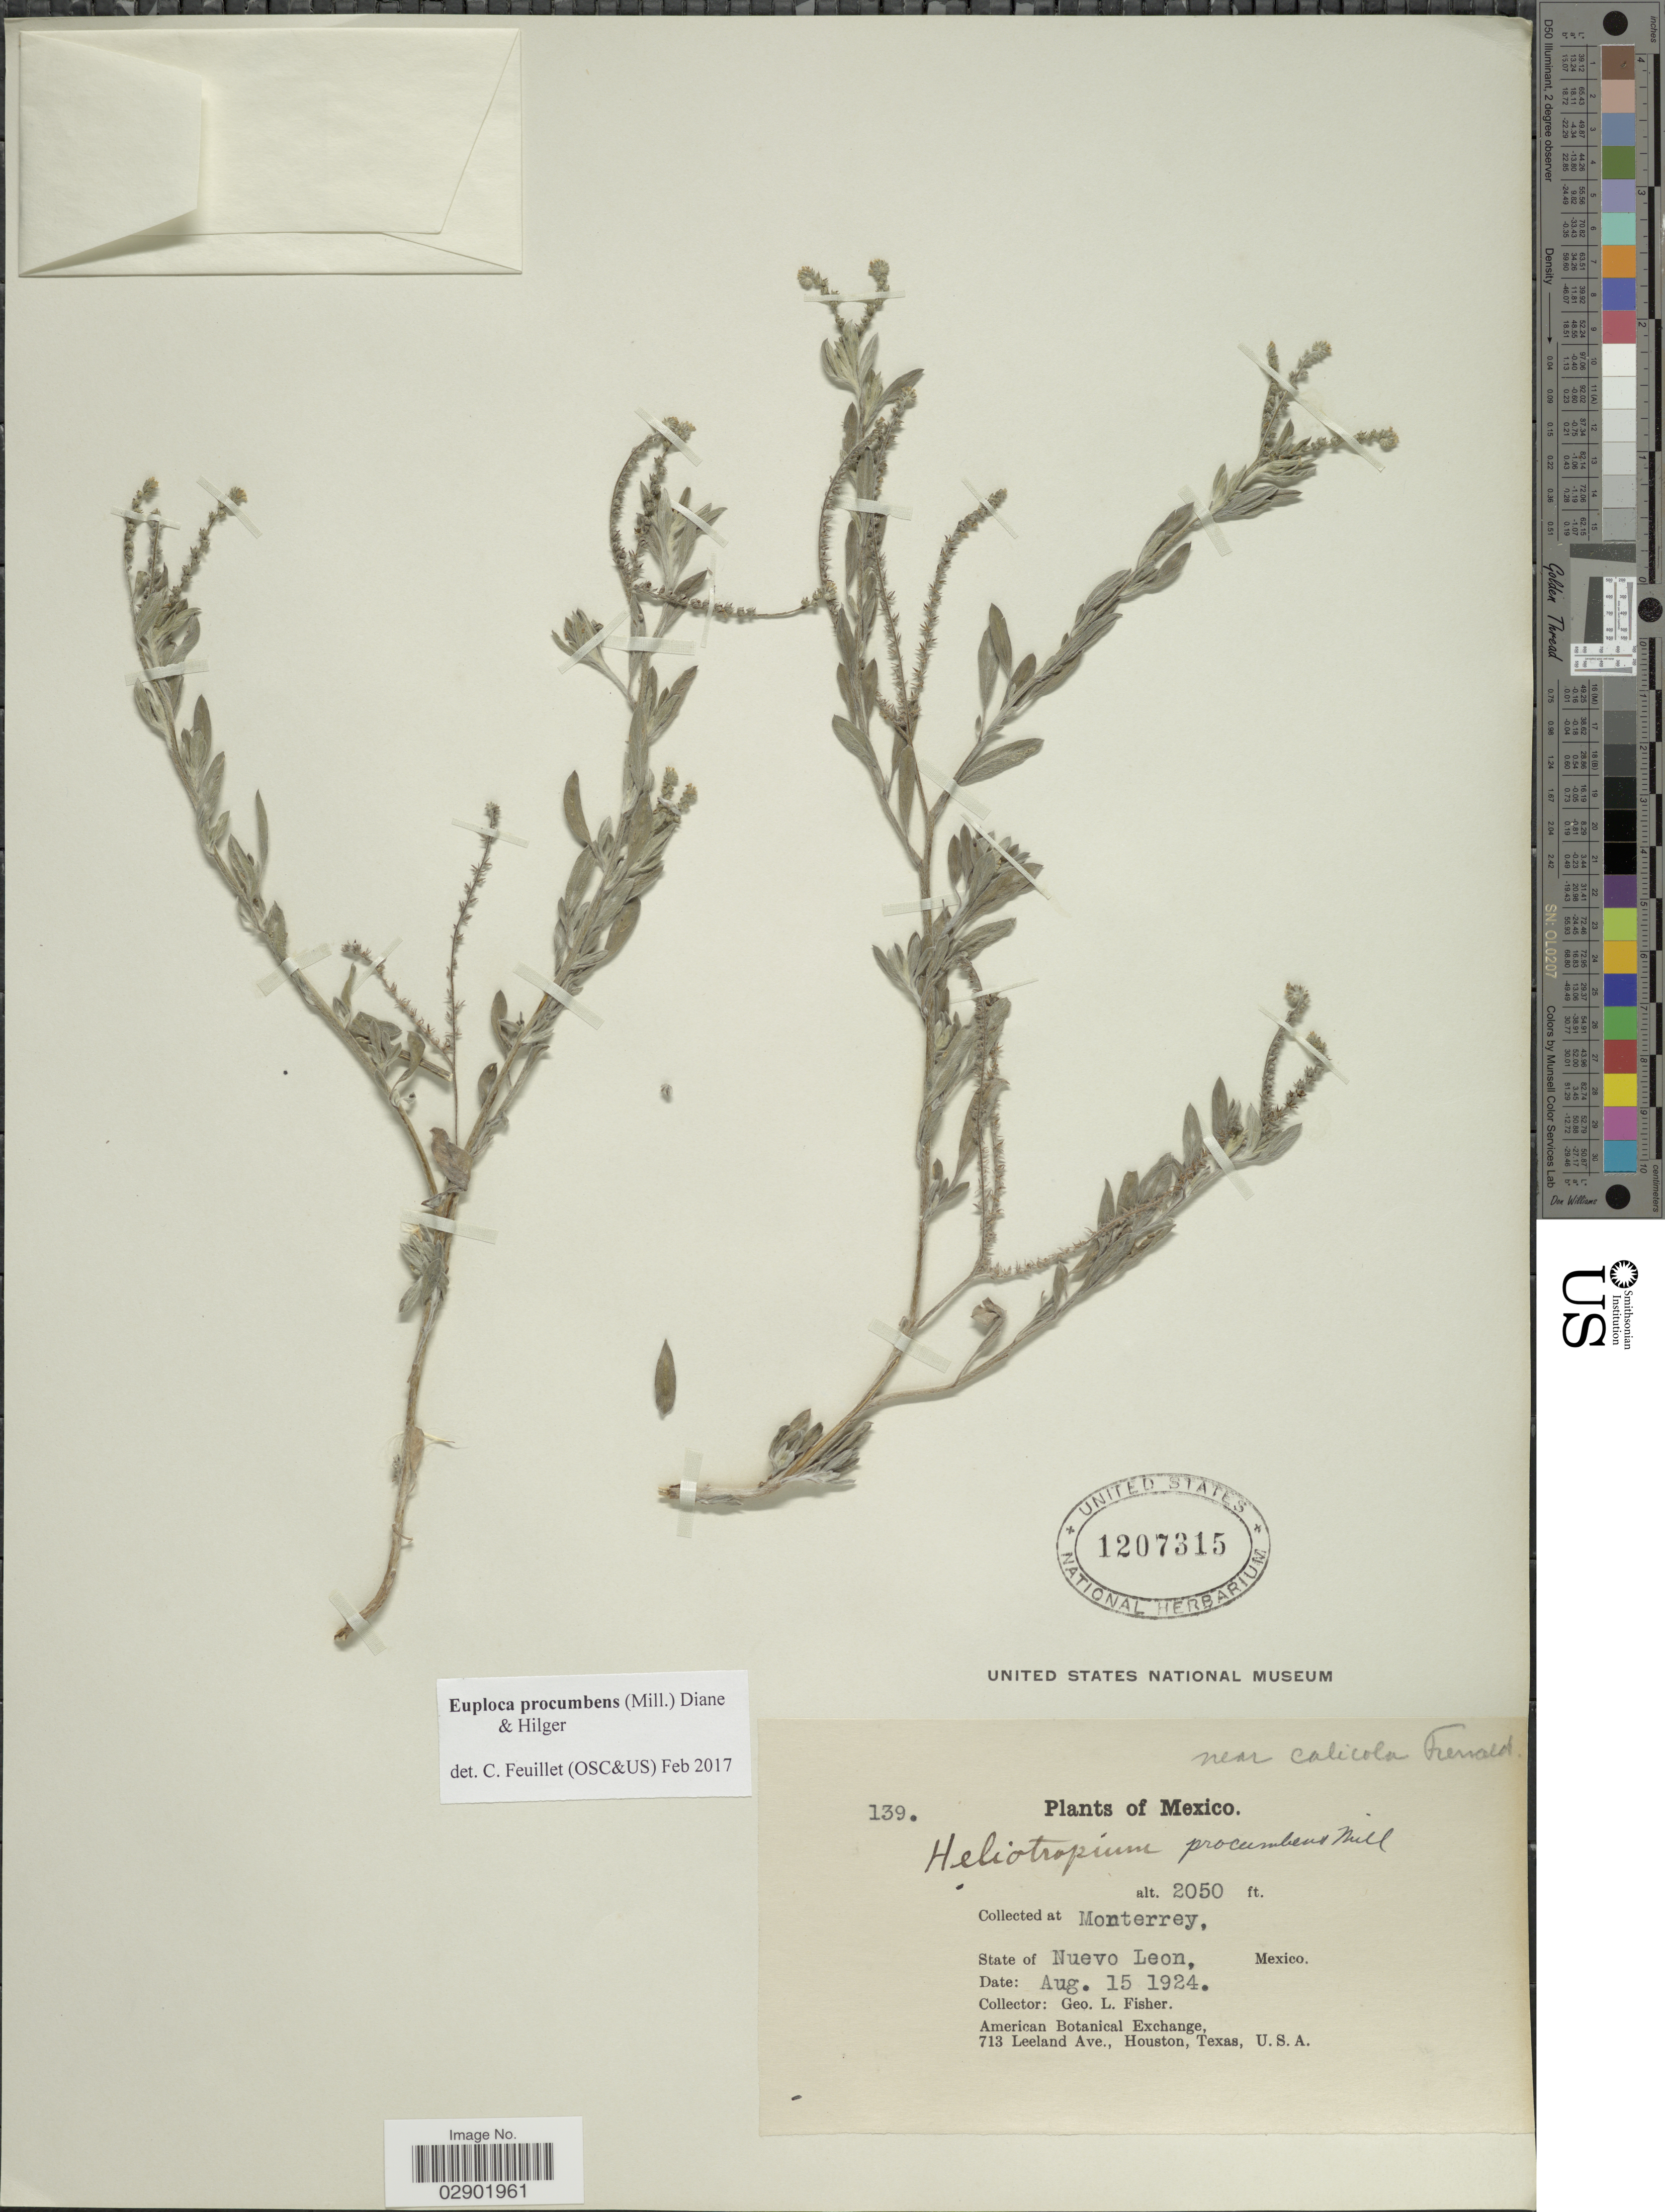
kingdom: Plantae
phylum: Tracheophyta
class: Magnoliopsida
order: Boraginales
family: Heliotropiaceae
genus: Euploca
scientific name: Euploca procumbens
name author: (Mill.) Diane & Hilger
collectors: G. L. Fisher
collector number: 139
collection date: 1924-08-15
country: Mexico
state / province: Nuevo León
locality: Monterrey.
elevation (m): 625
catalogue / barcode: US 1207315